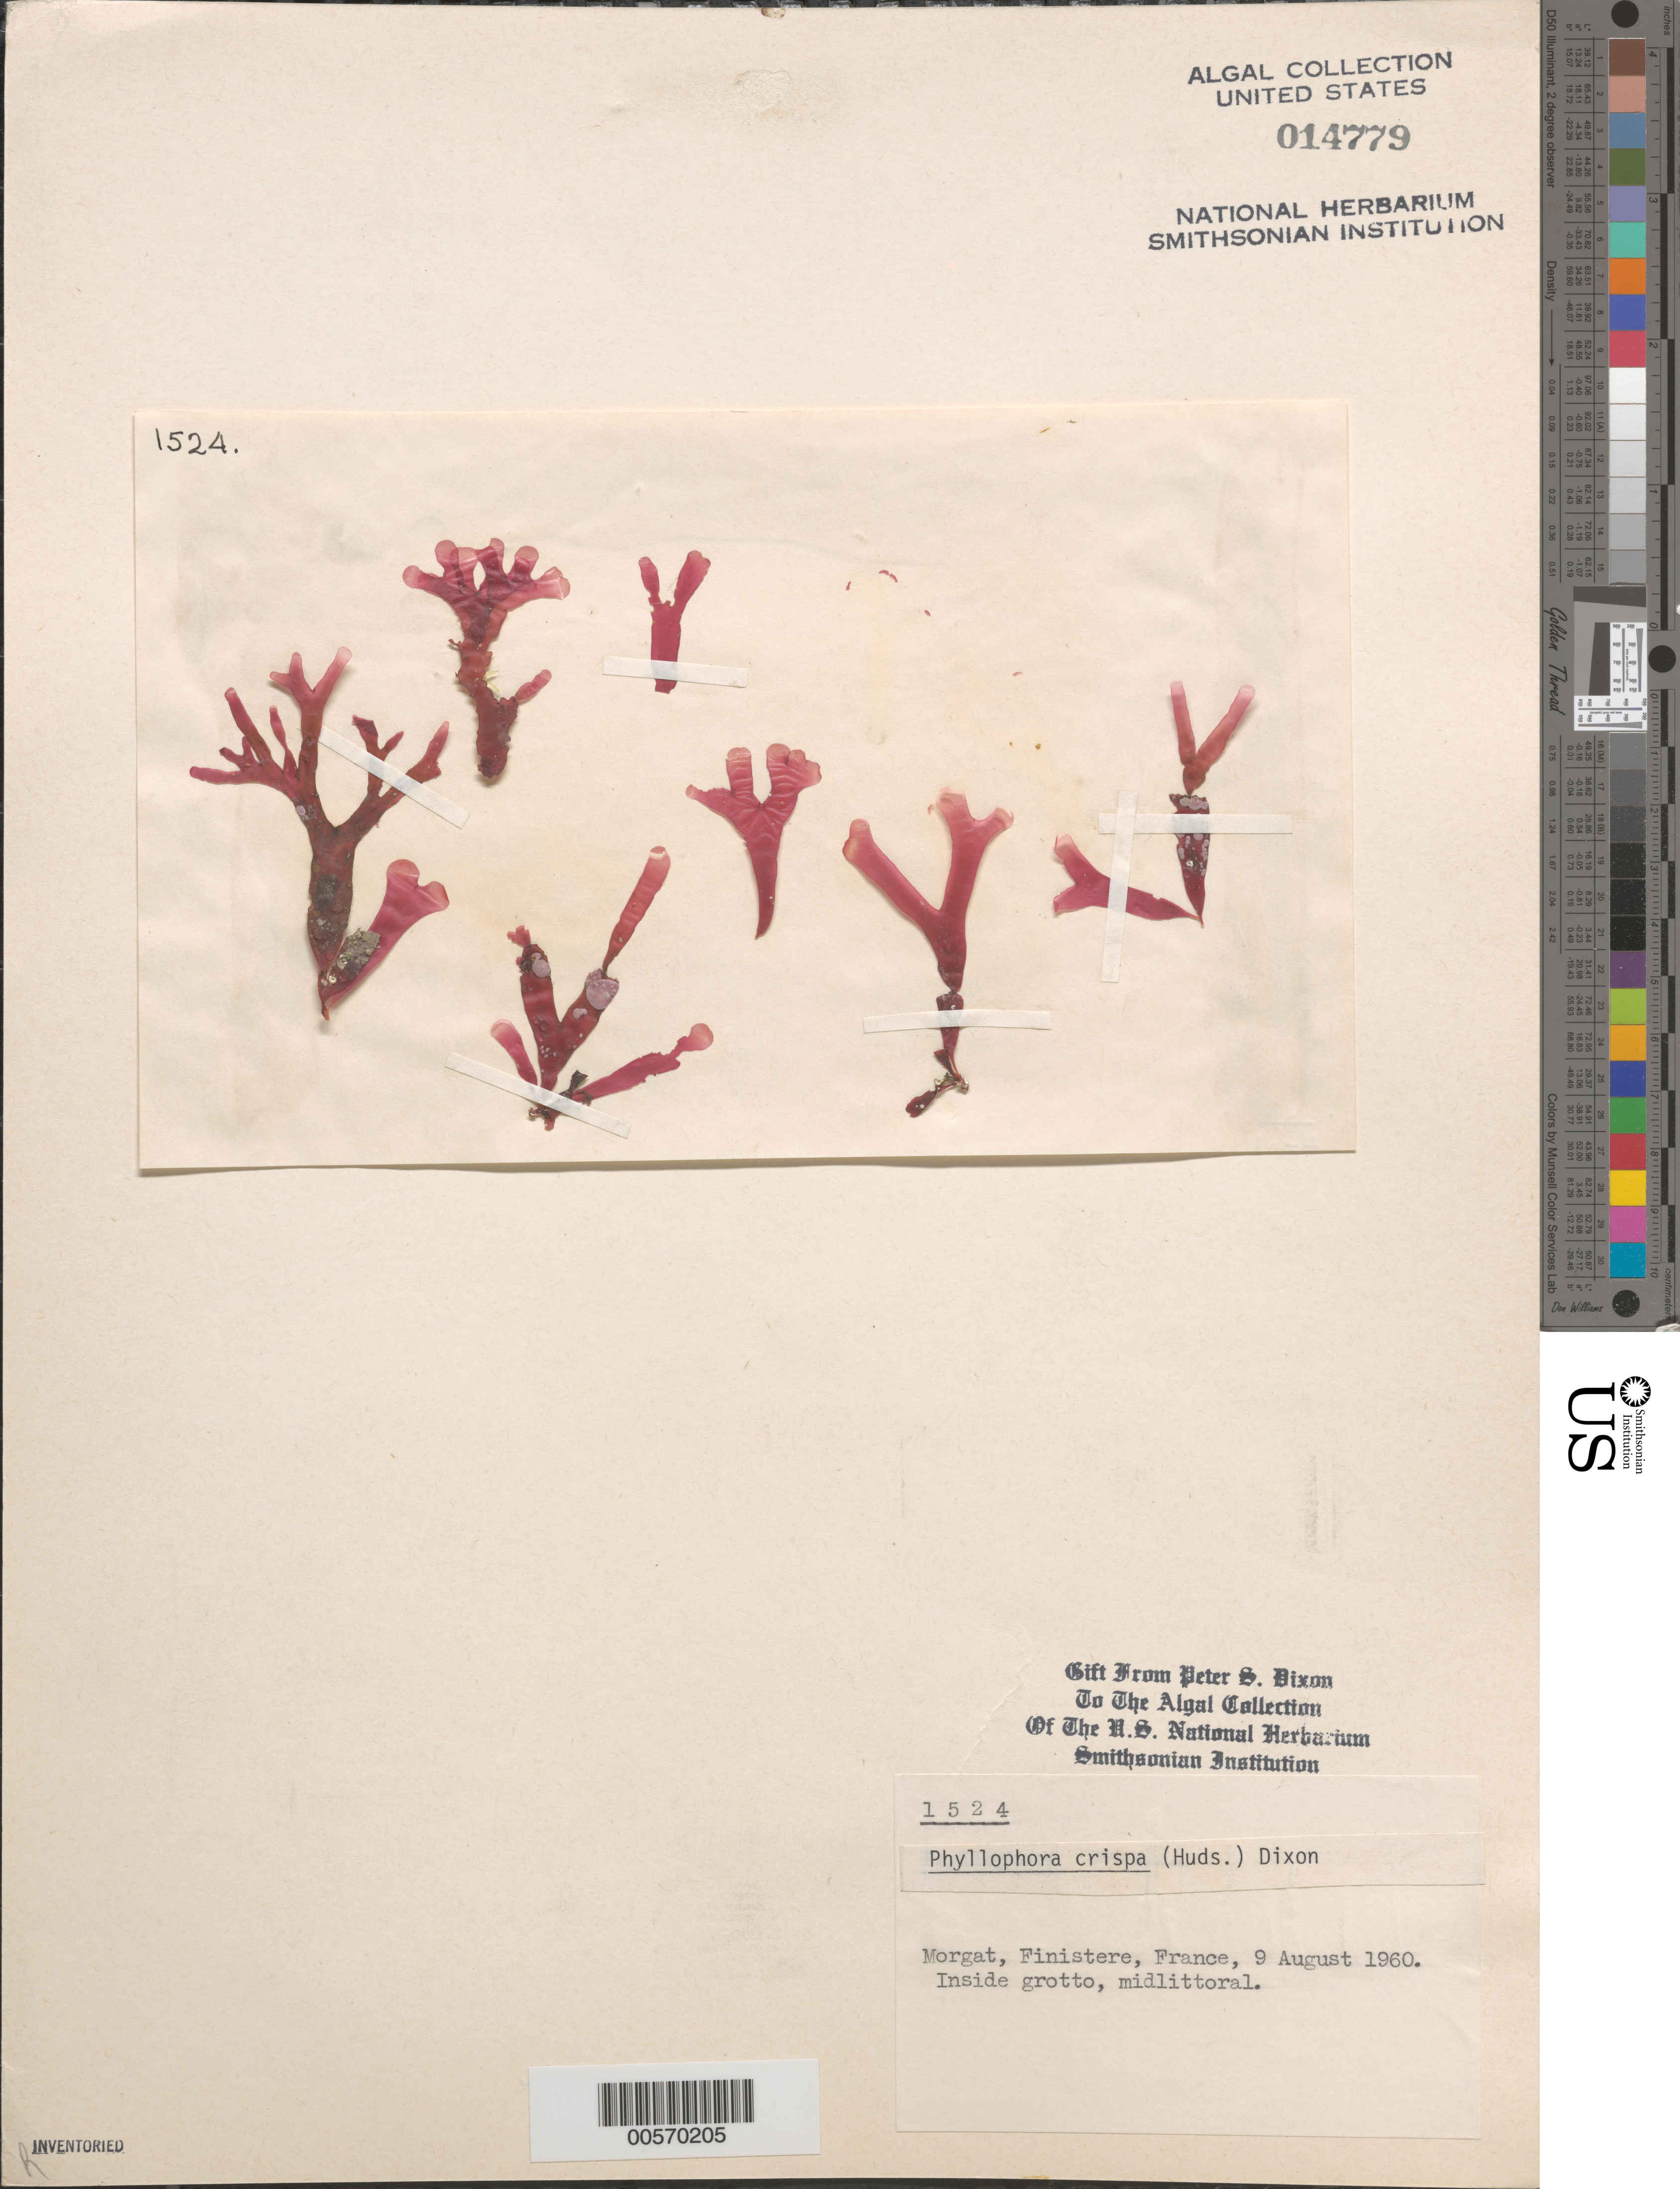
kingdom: Plantae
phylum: Rhodophyta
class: Florideophyceae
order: Gigartinales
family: Phyllophoraceae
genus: Phyllophora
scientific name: Phyllophora crispa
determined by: Dixon, P. S.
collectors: P. S. Dixon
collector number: PSD 1524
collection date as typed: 09 Aug 1960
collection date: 1960-08-09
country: France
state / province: Bretagne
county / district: Finistère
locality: Morgat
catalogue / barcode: US 14779